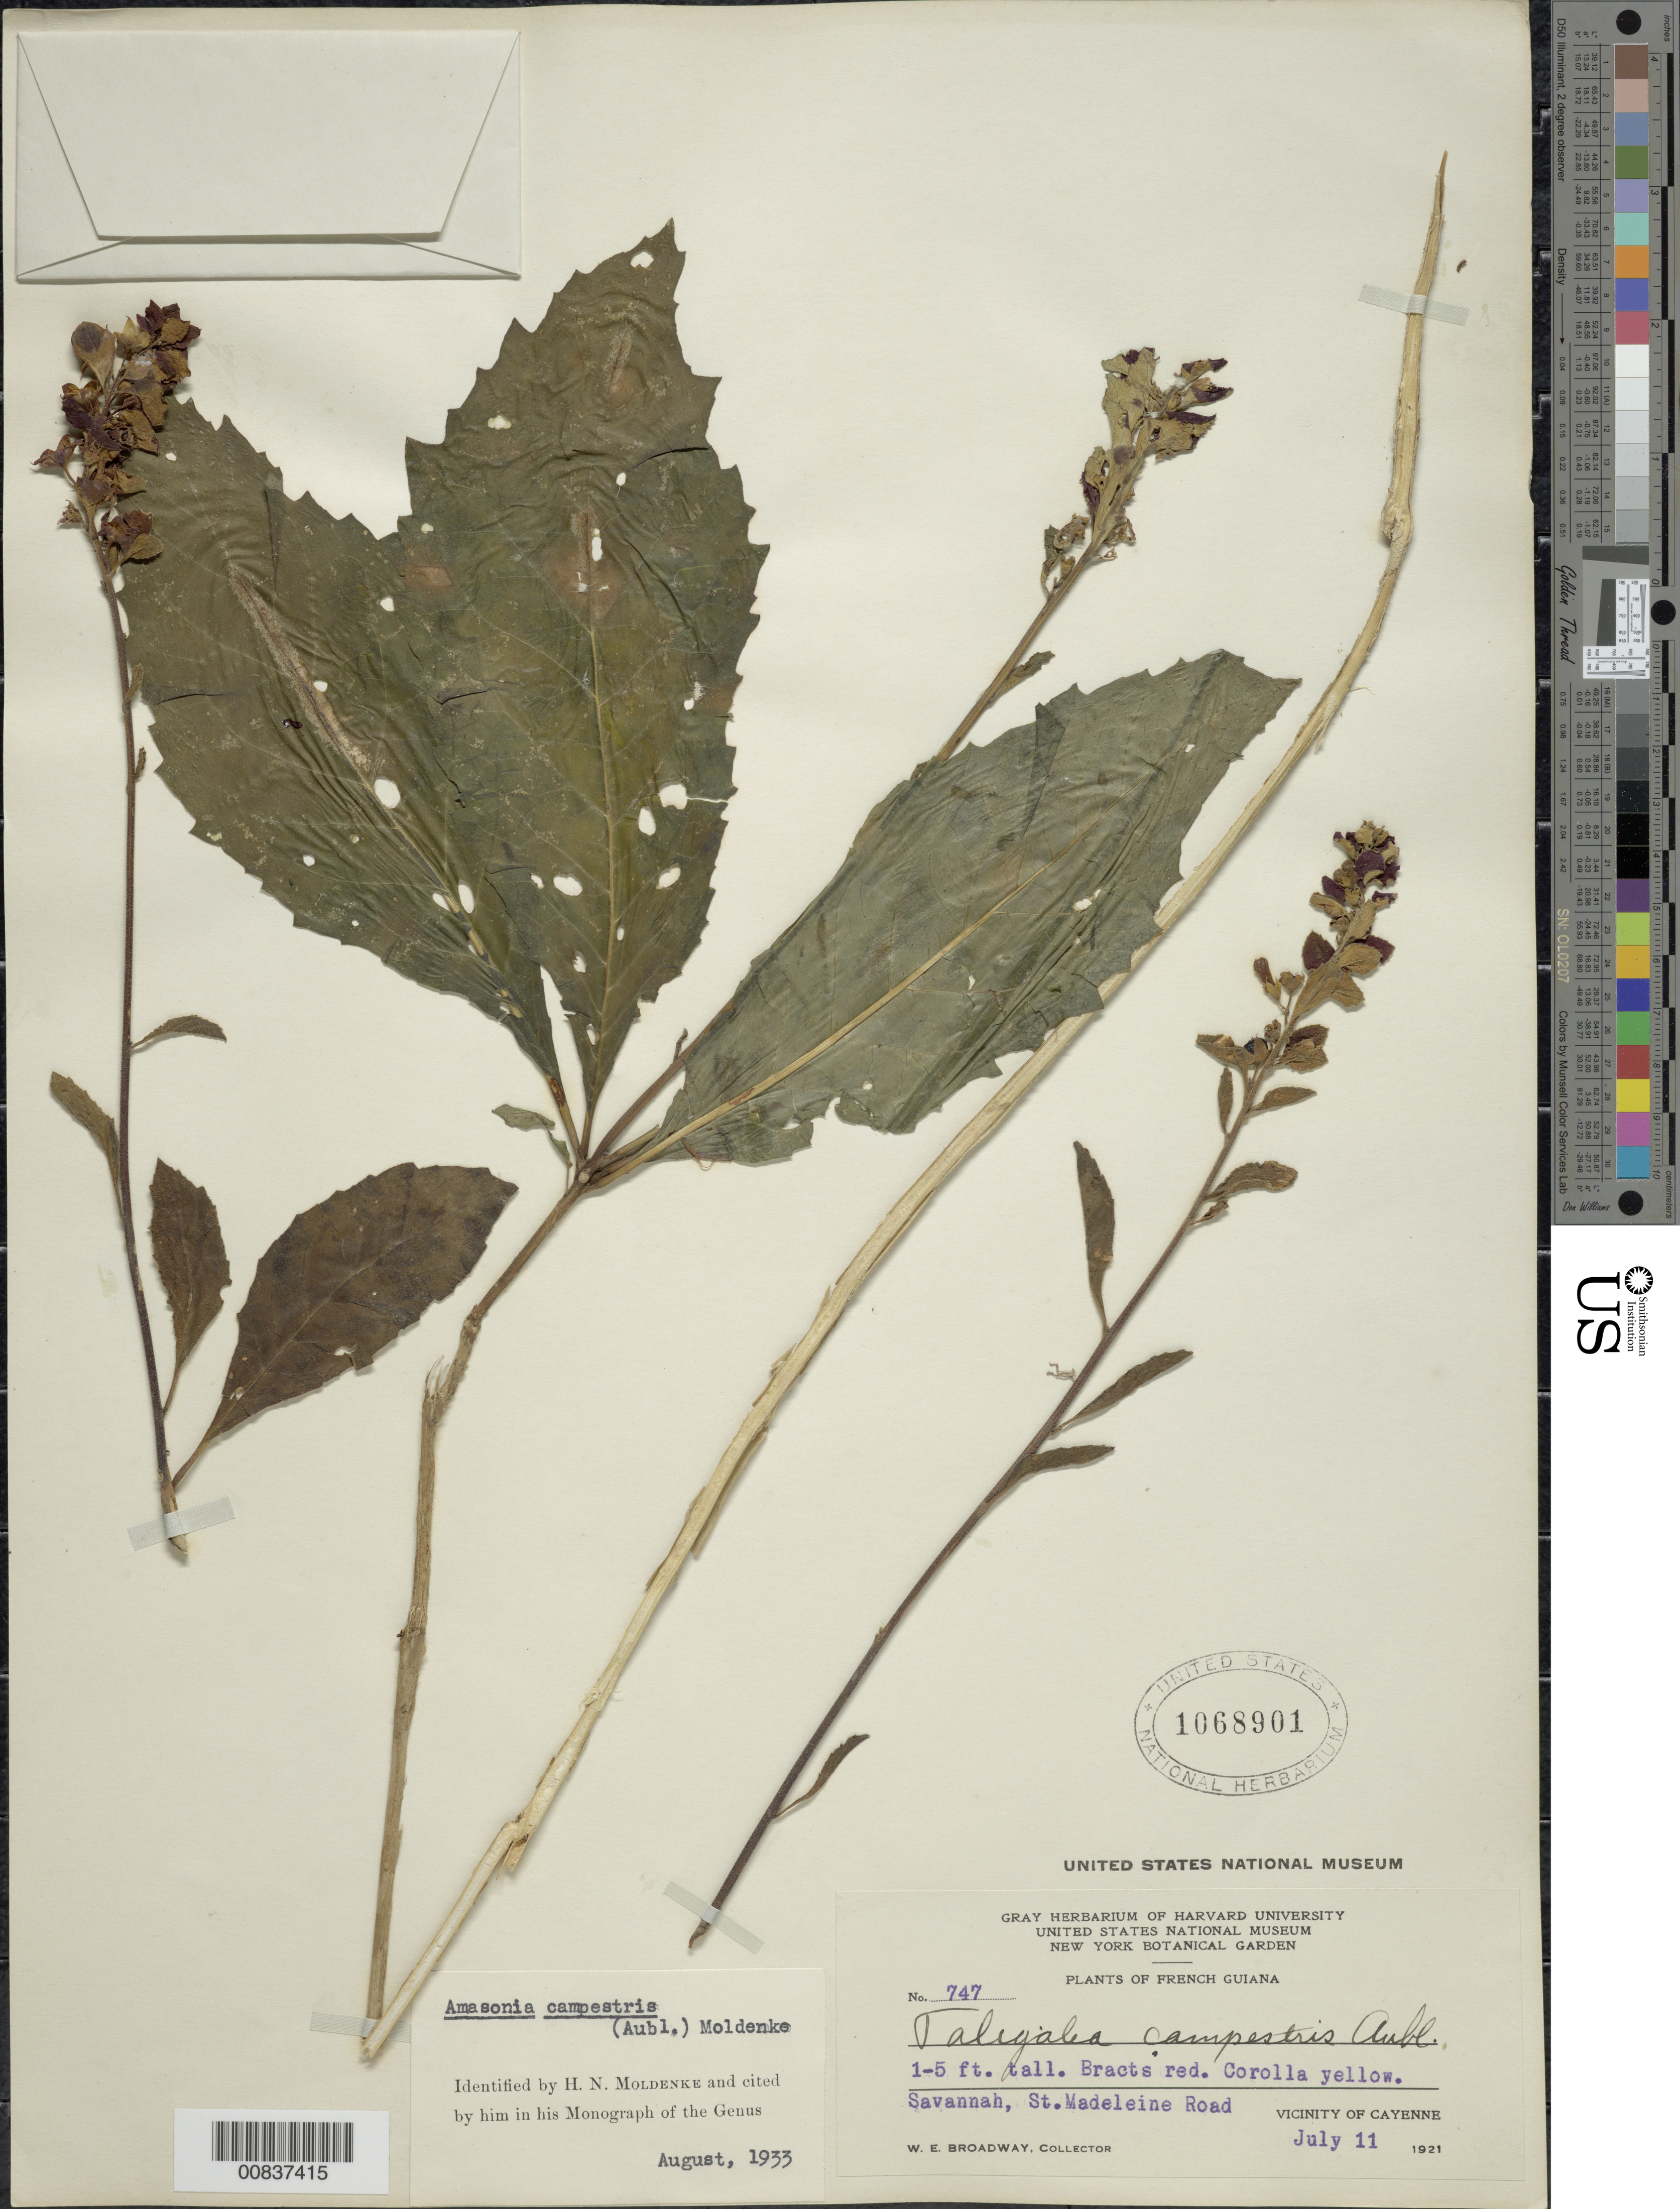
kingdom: Plantae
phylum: Tracheophyta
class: Magnoliopsida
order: Lamiales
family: Lamiaceae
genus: Amasonia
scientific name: Amasonia campestris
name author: (Aubl.) Moldenke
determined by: Moldenke, H. N.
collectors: W. E. Broadway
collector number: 747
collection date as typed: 11-Jul-21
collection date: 1921-07-11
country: French Guiana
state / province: Cayenne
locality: Cayenne, vic., St. Madeleine Road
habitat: Savanna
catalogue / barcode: US 1068901